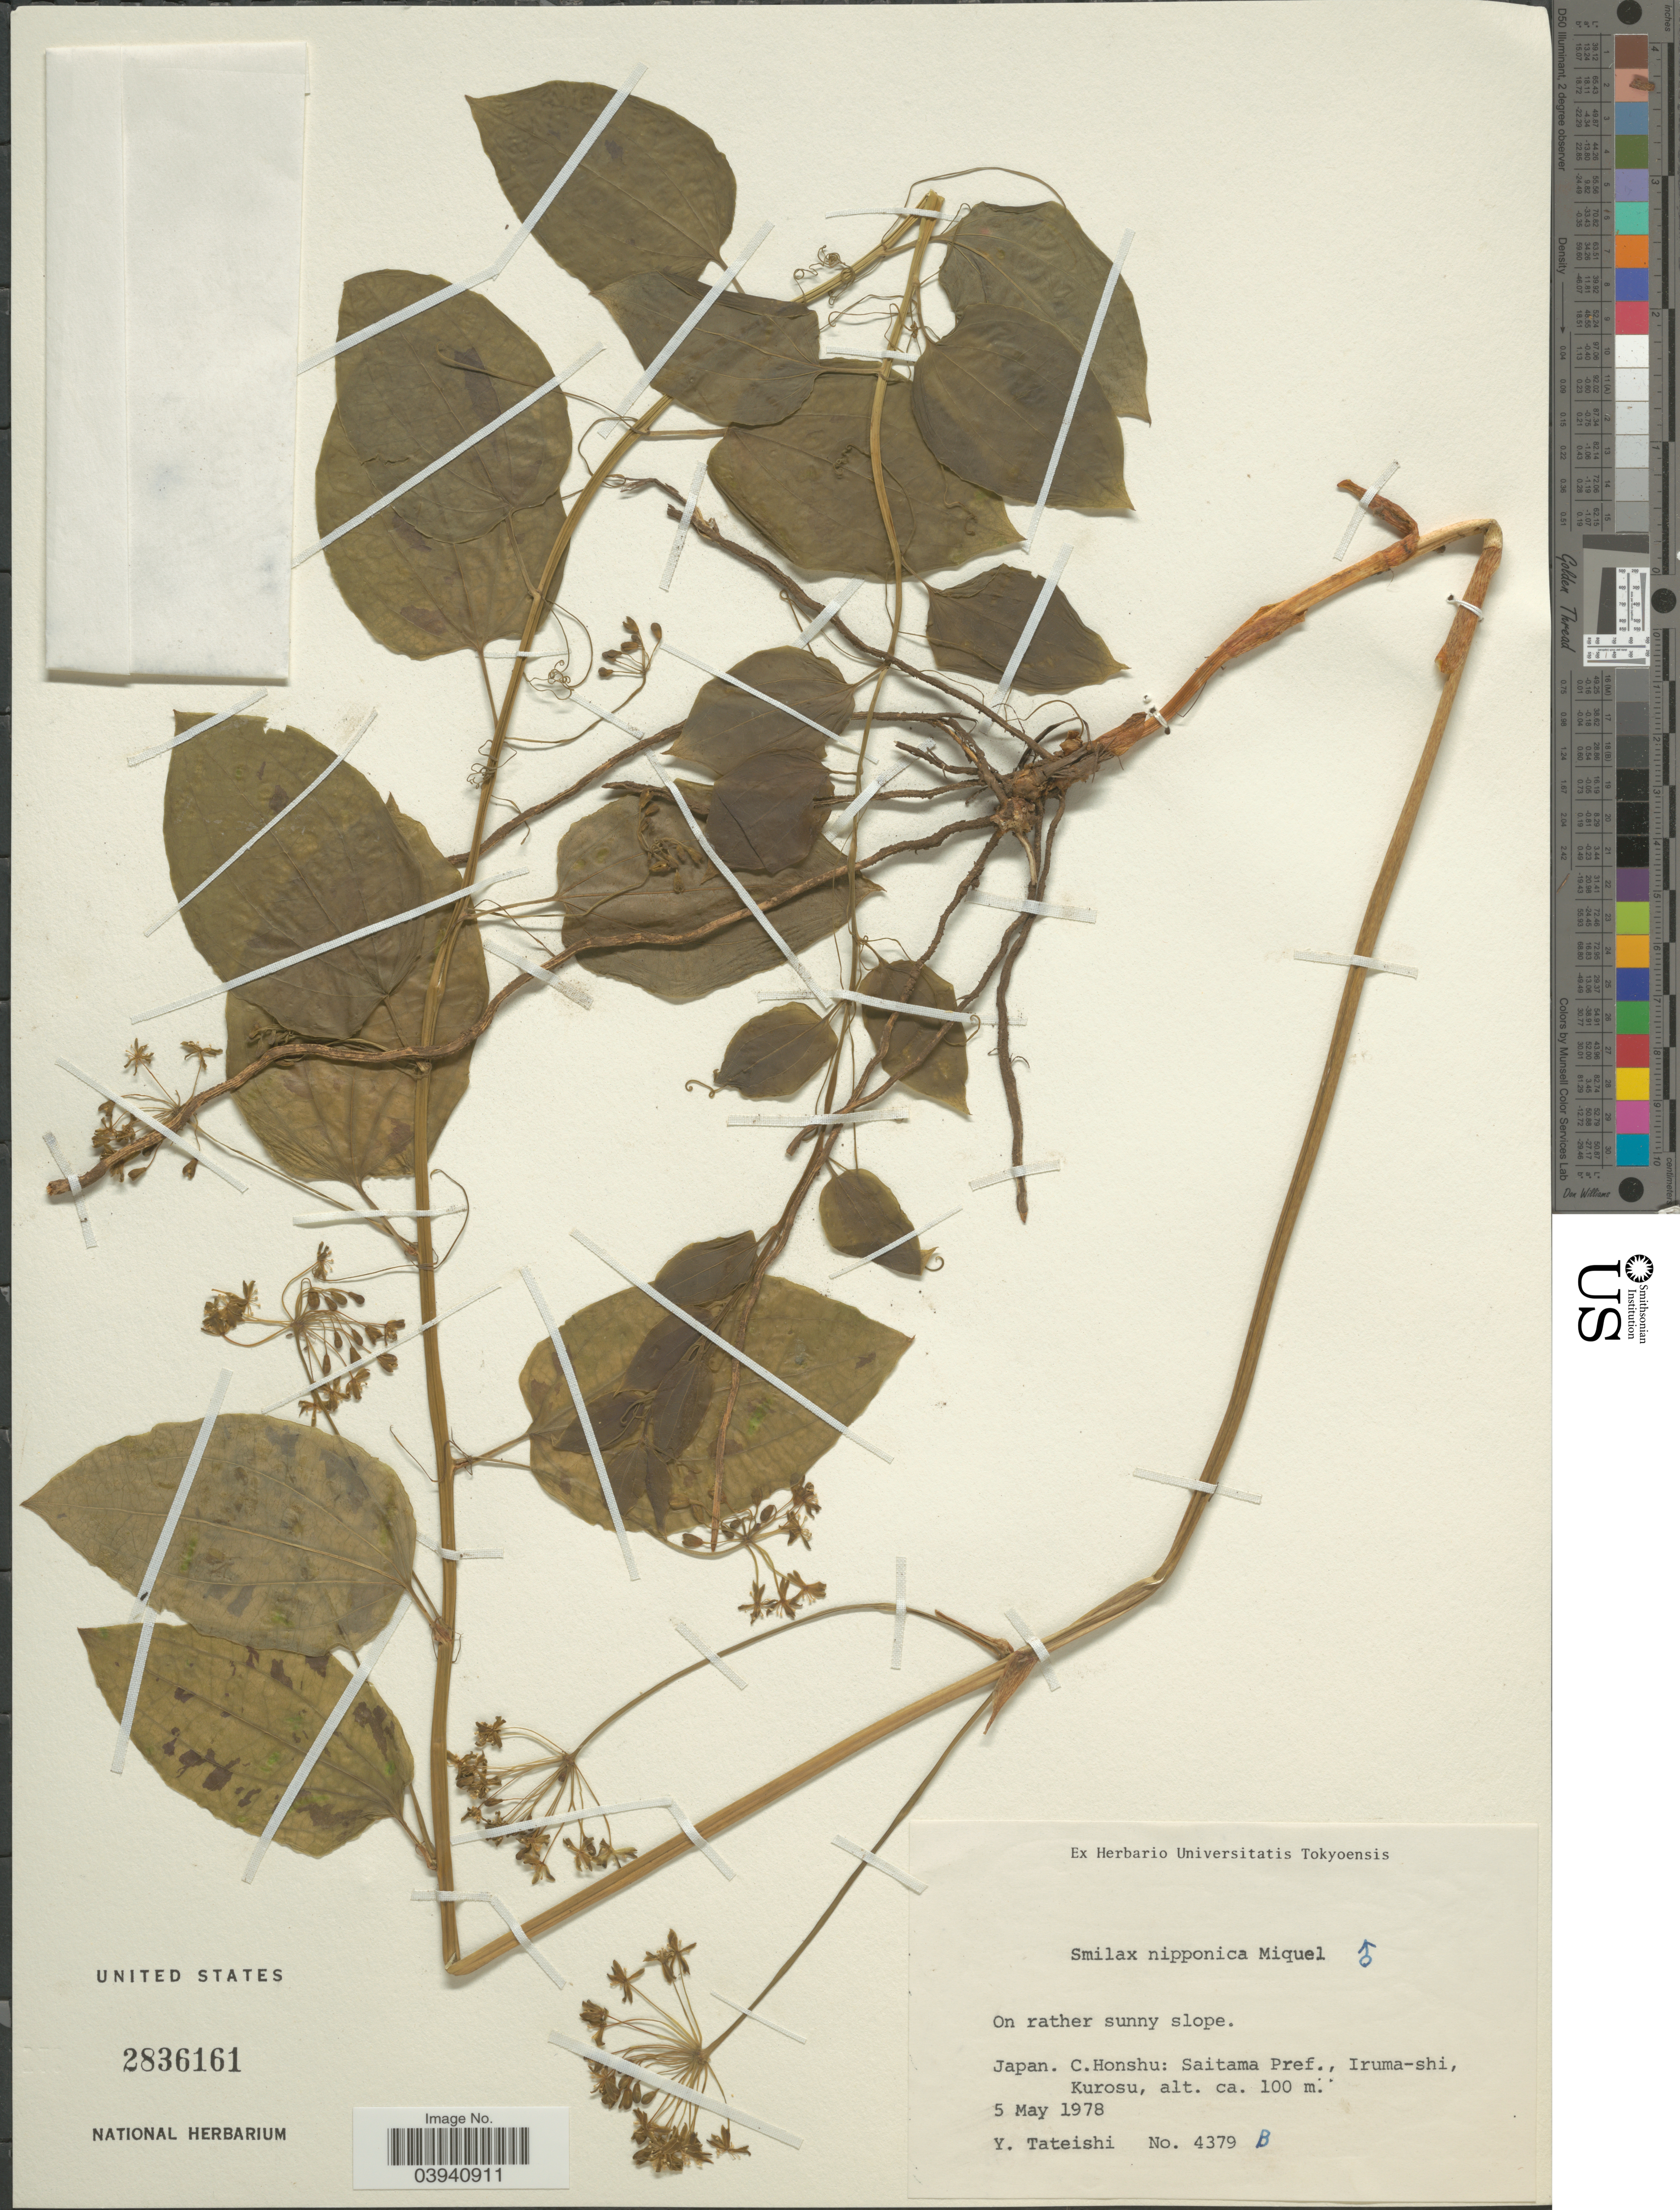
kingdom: Plantae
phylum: Tracheophyta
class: Liliopsida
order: Liliales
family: Smilacaceae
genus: Smilax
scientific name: Smilax nipponica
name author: Miq.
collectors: Y. Tateishi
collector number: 4379B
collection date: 1978-05-05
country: Japan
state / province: Saitama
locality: C.Honshu: Saitama Pref., Iruma-shi, Kurosu.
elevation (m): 100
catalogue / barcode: US 2836161